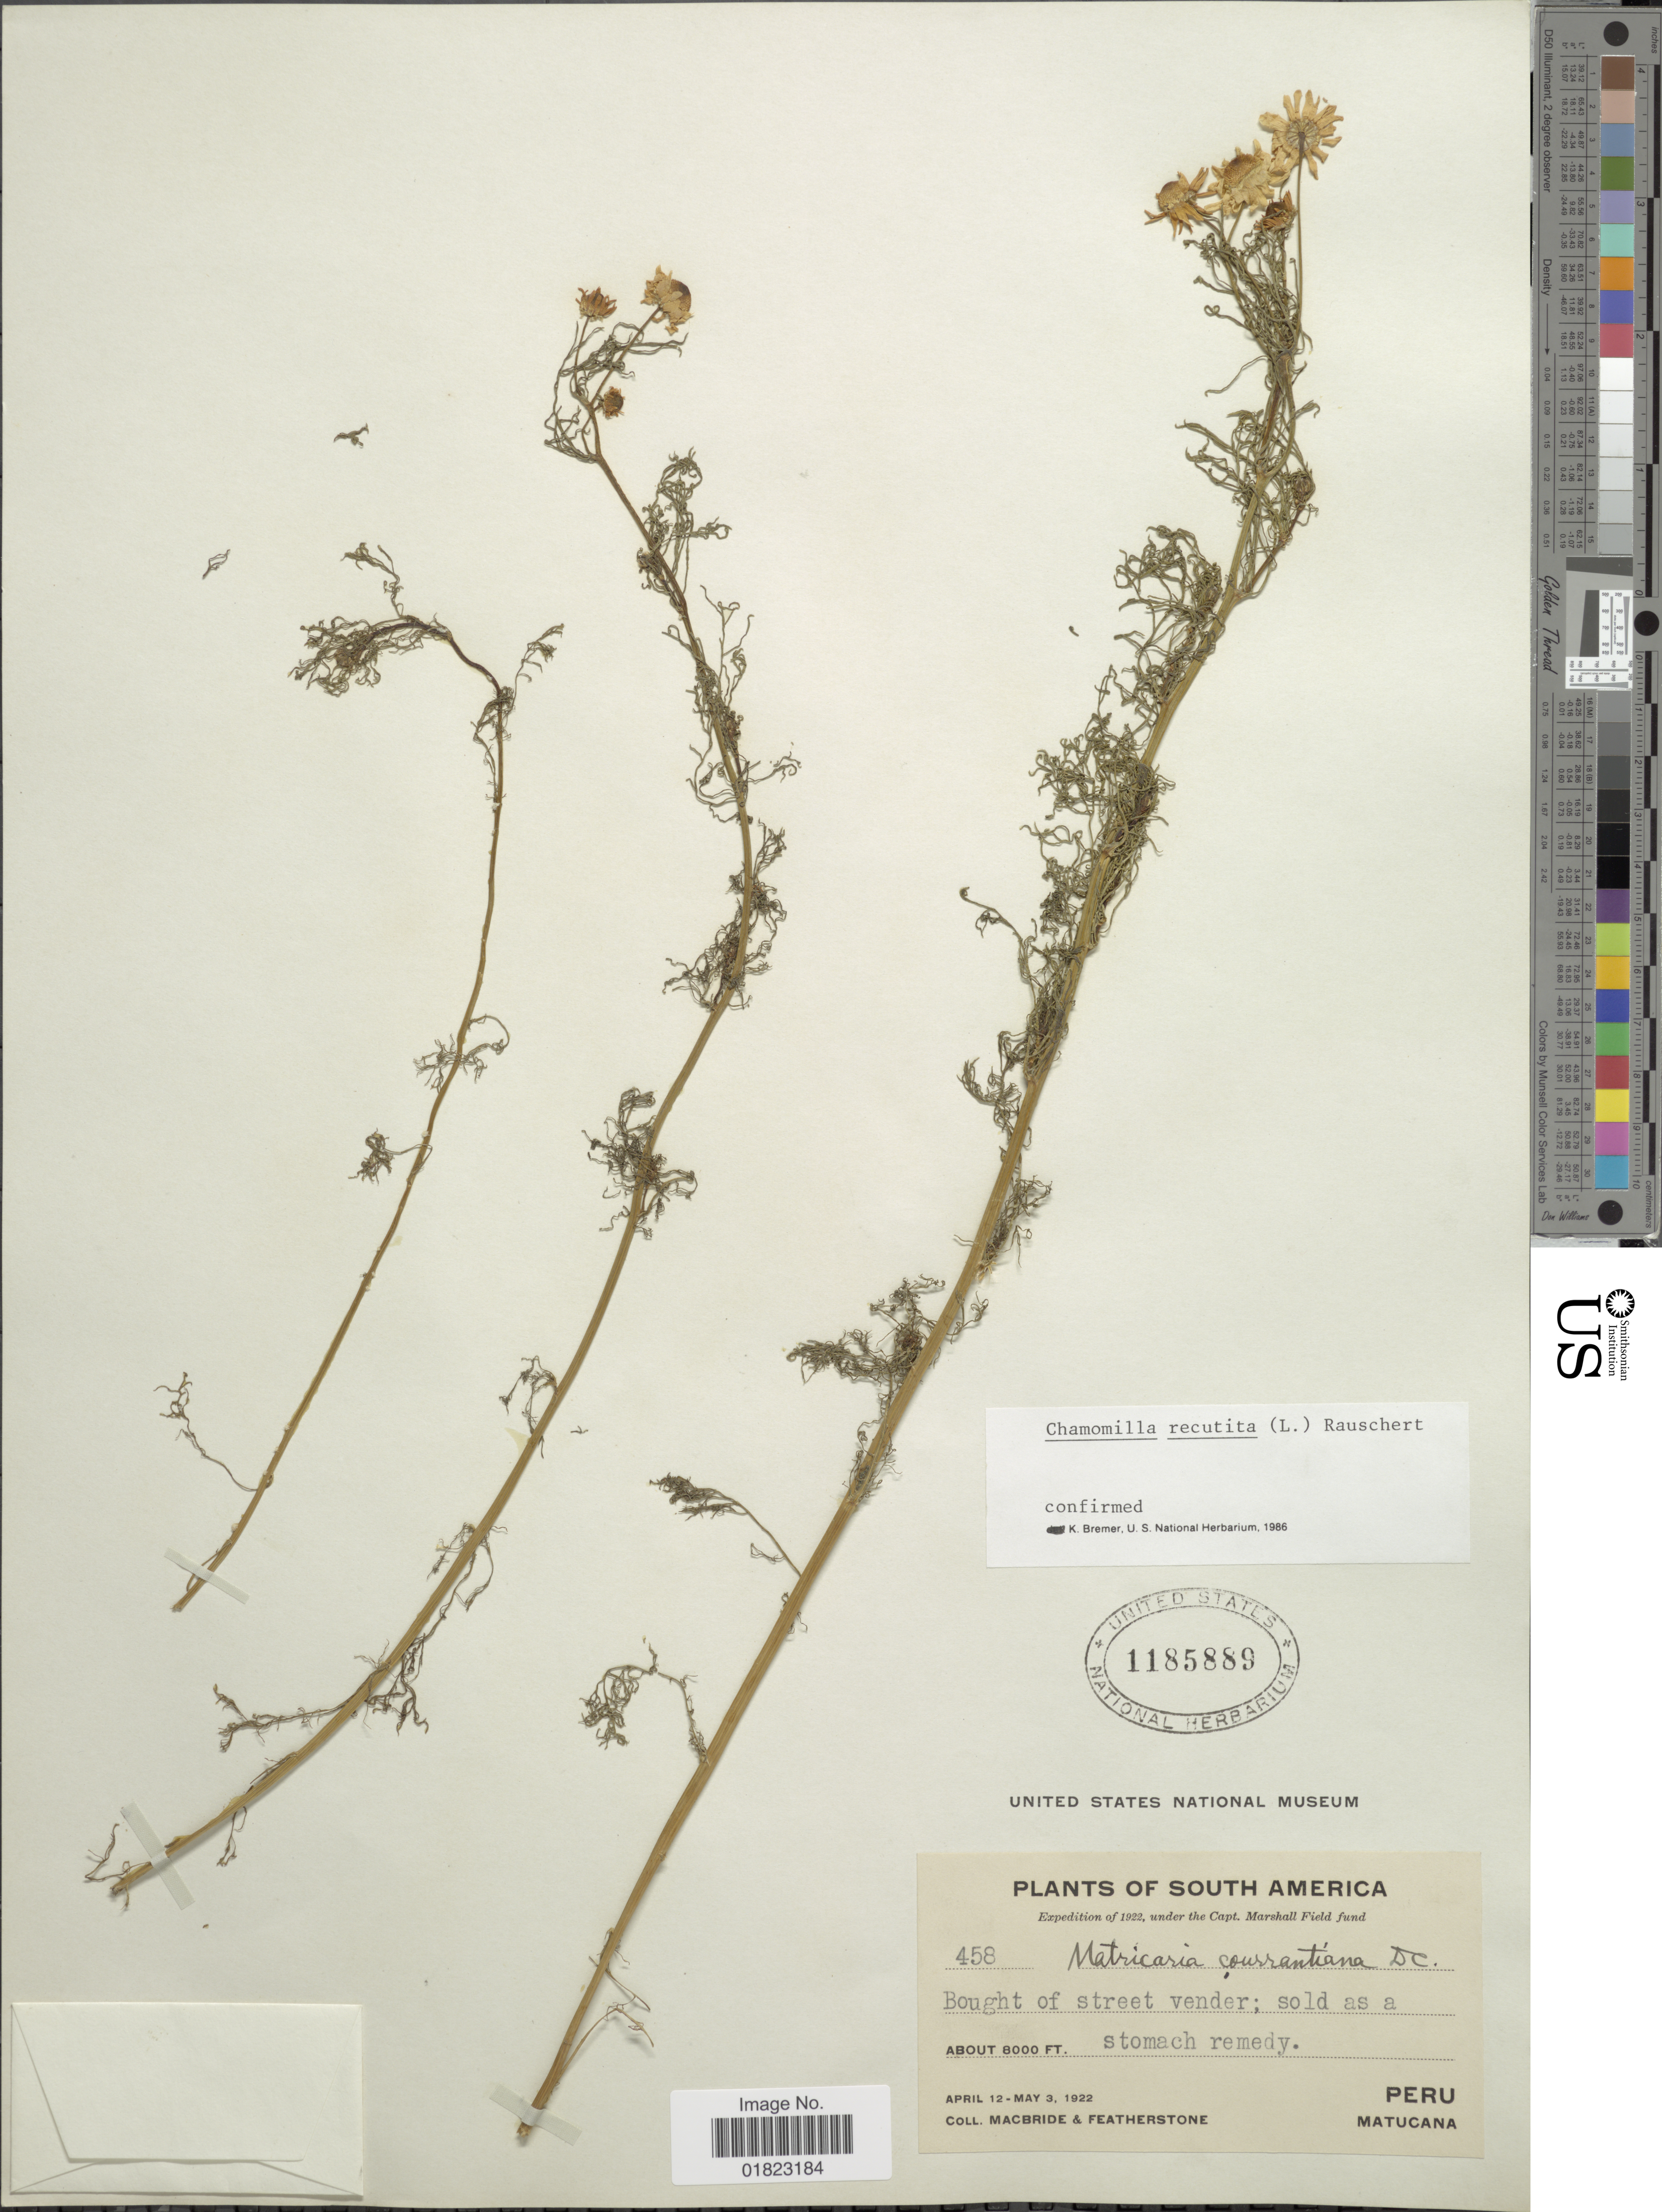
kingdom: Plantae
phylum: Tracheophyta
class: Magnoliopsida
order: Asterales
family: Asteraceae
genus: Matricaria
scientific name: Matricaria recutita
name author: L.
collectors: Macbride, -- & -. Featherstone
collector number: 458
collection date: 1922-04-12/1922-05-03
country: Peru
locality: Matucana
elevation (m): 2438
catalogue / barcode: US 1185889